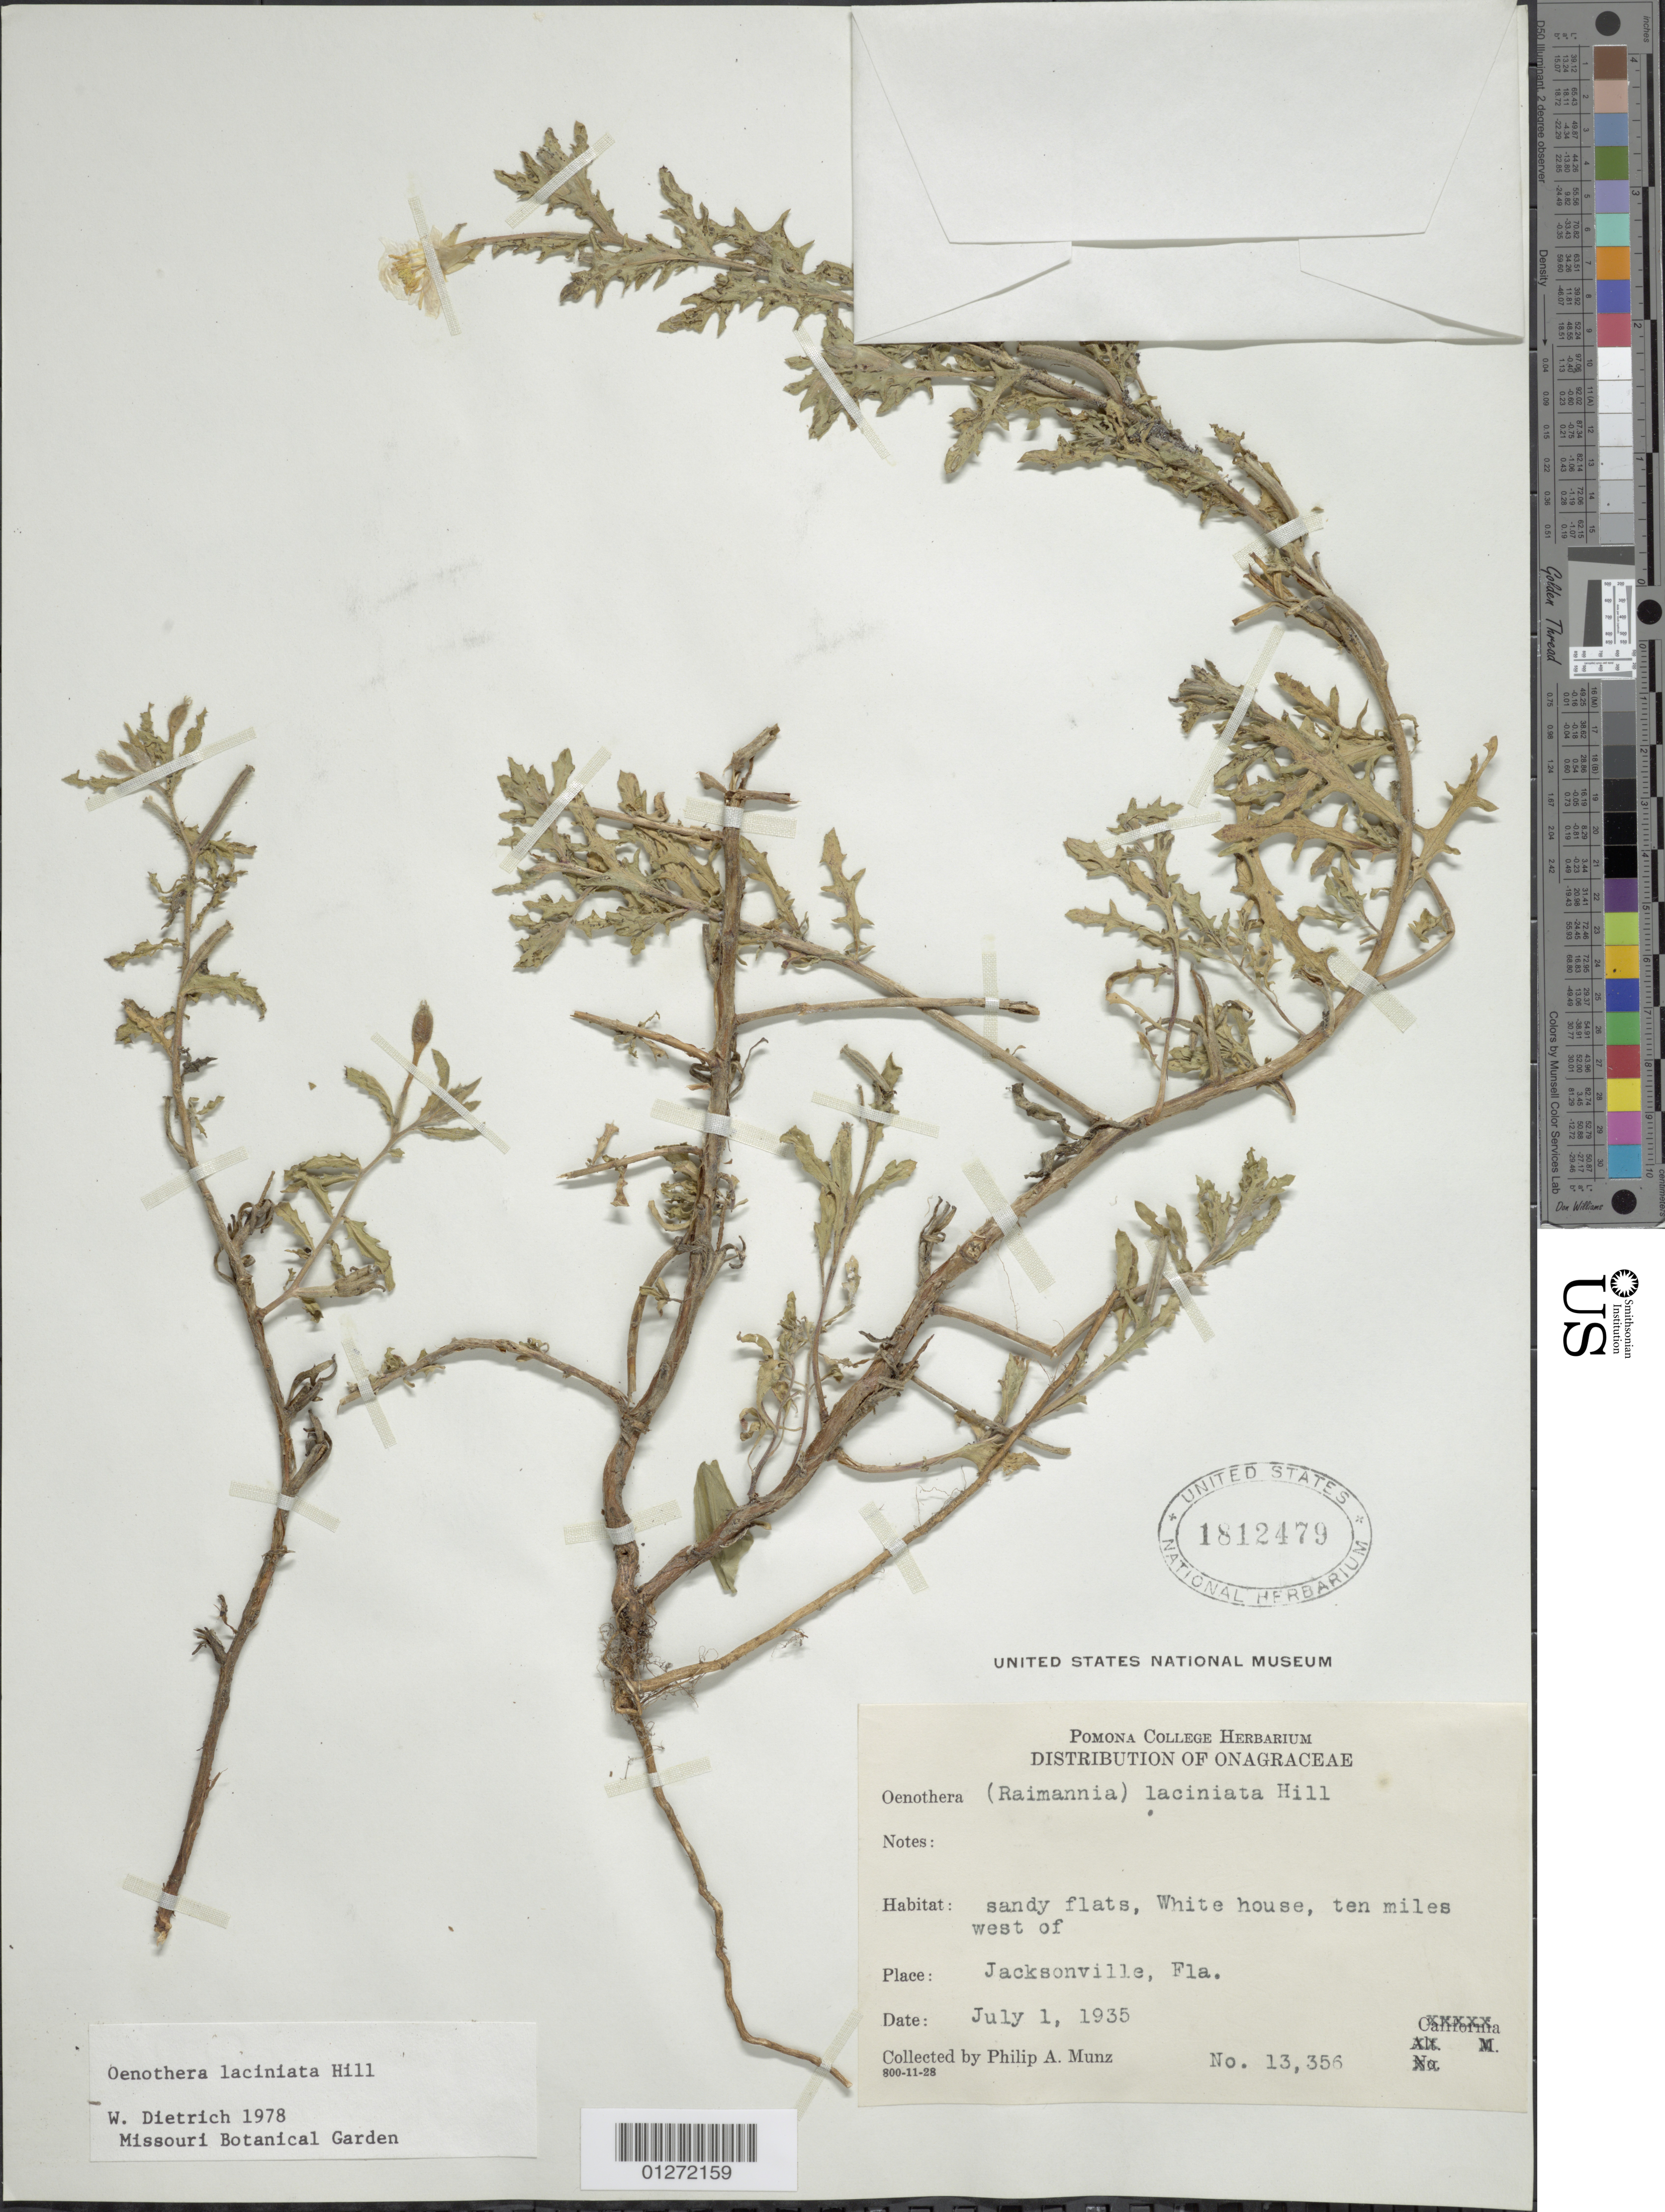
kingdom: Plantae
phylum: Tracheophyta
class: Magnoliopsida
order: Myrtales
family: Onagraceae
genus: Oenothera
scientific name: Oenothera laciniata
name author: Hill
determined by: Dietrich, W.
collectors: P. A. Munz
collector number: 13,356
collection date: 1935-07-01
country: United States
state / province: Florida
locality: Jacksonville, 10 mi W of White House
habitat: sandy flats.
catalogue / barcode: US 1812479